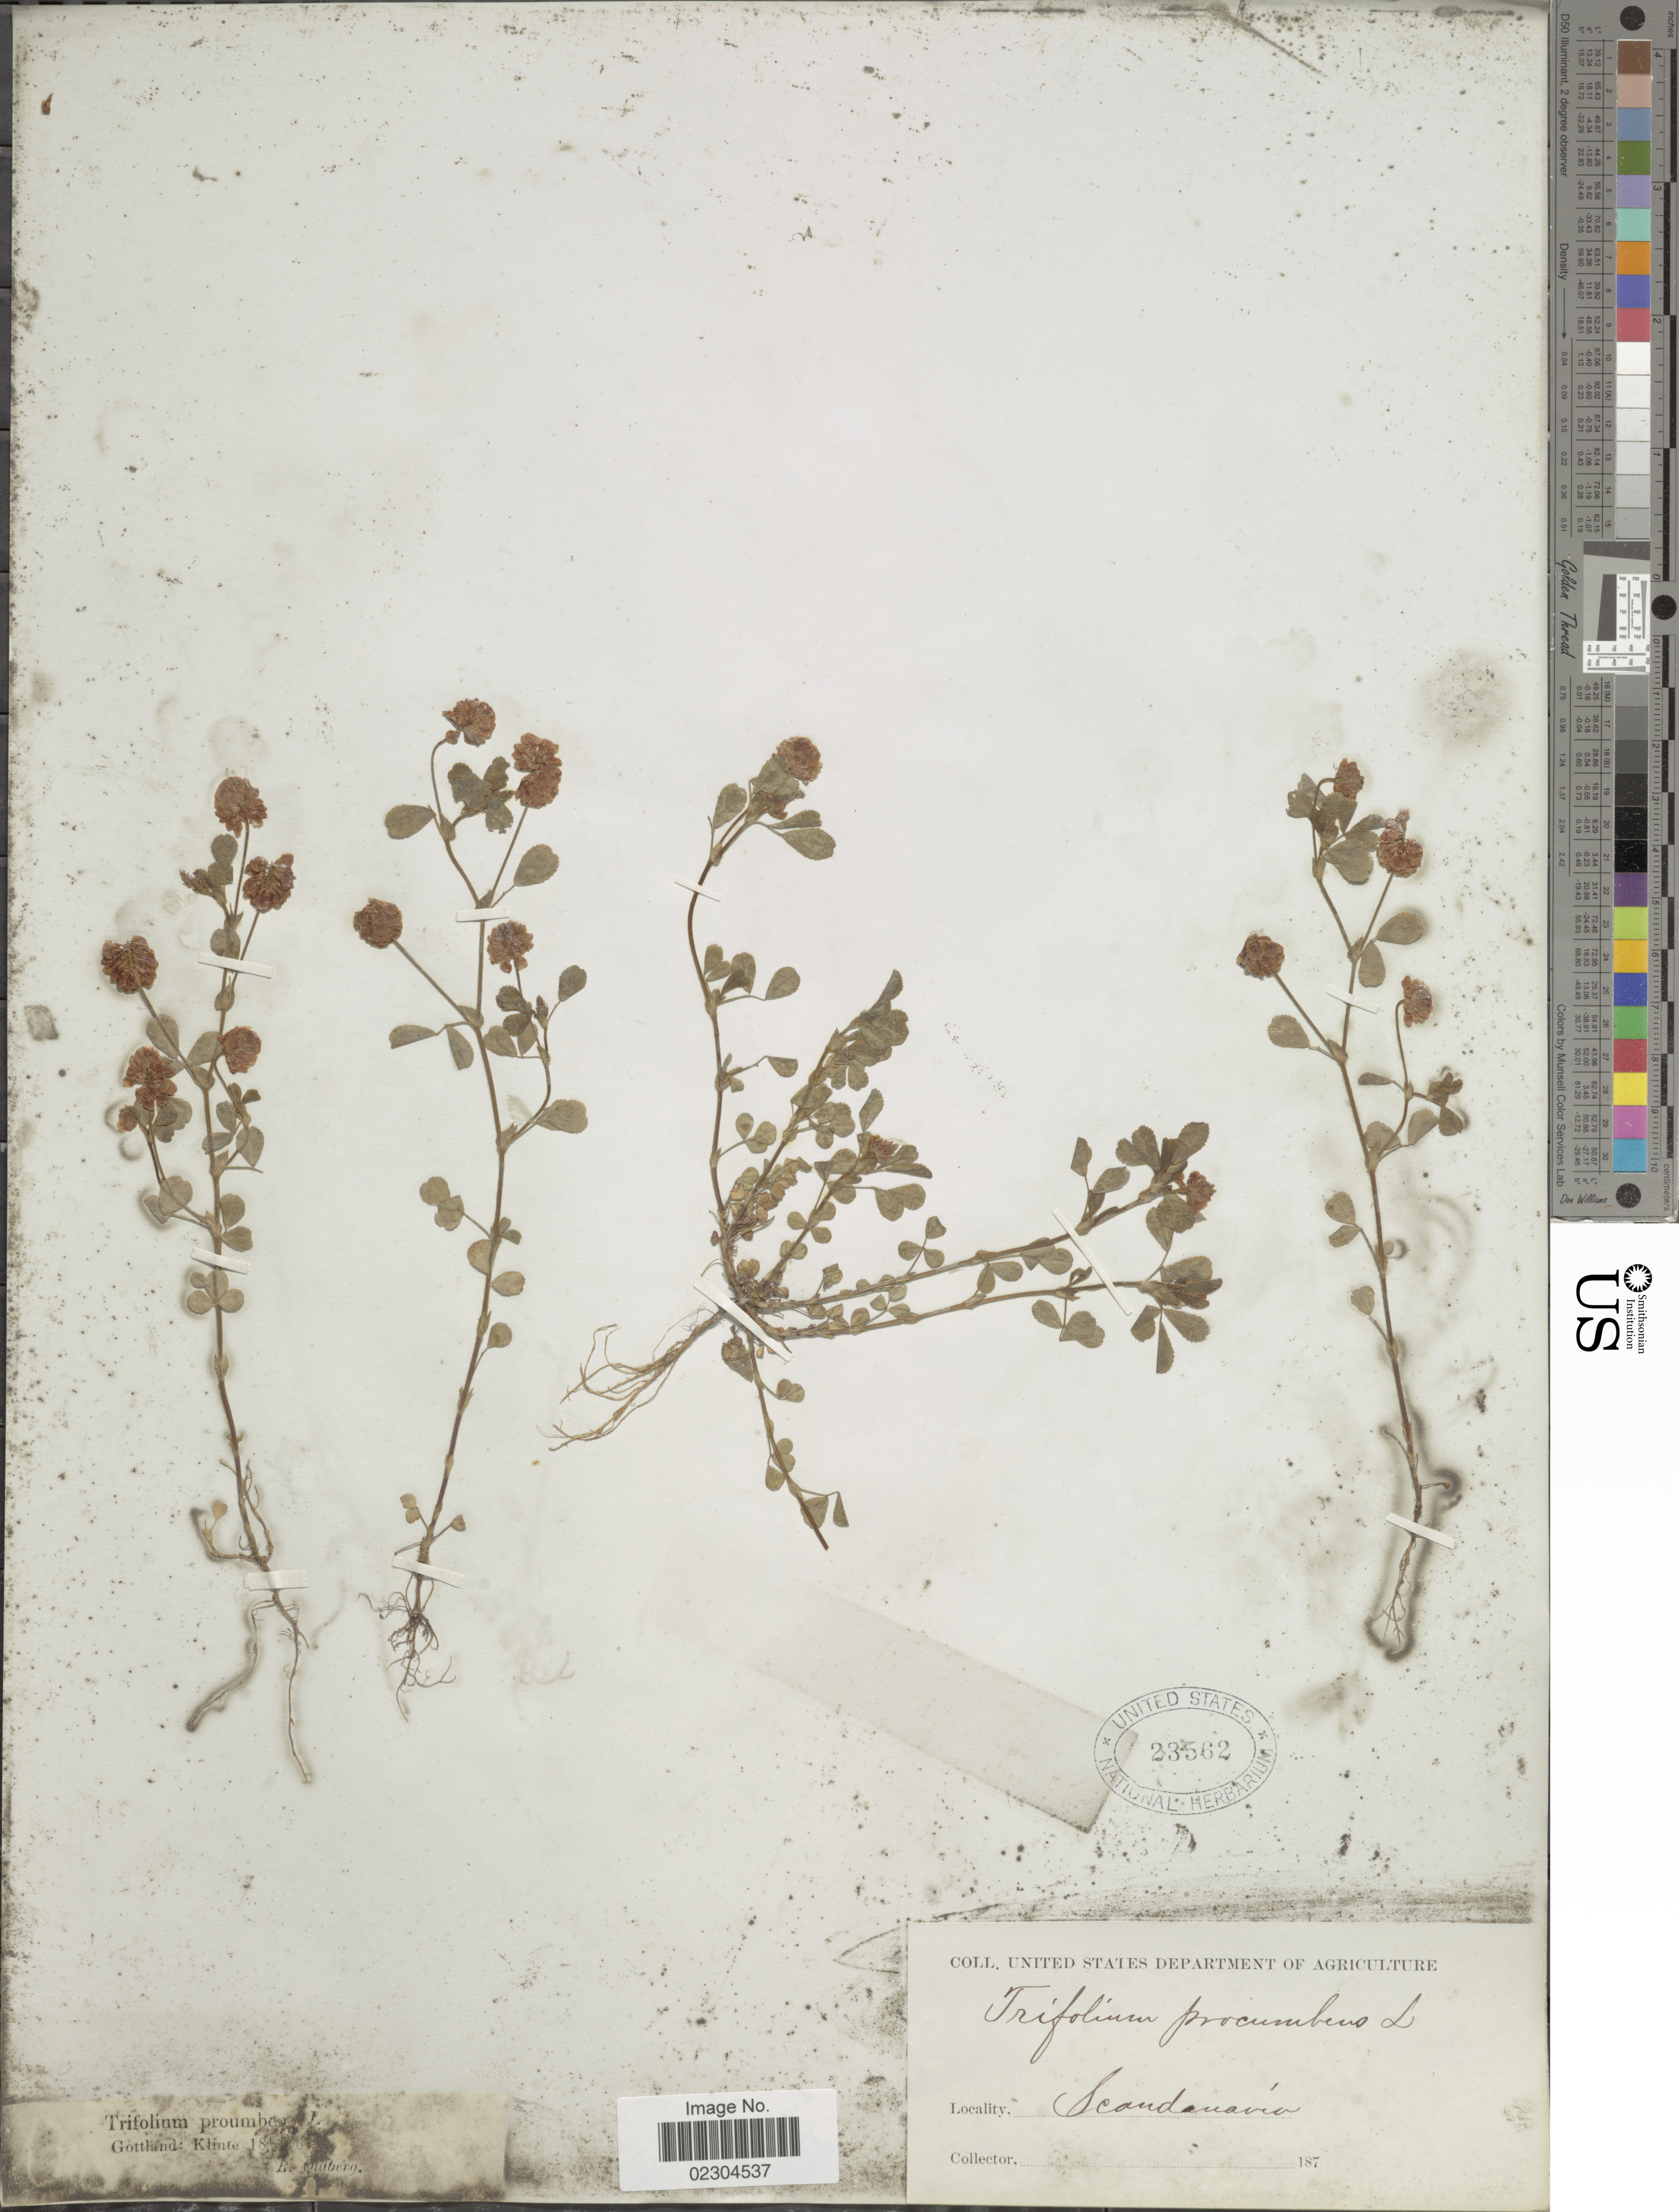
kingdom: Plantae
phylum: Tracheophyta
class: Magnoliopsida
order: Fabales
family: Fabaceae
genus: Trifolium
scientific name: Trifolium procumbens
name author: L.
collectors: F. Ahlberg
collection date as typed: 187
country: Sweden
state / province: Gotland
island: Gotland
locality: Gottland: Klinte, Scandanavia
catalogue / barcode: US 23562